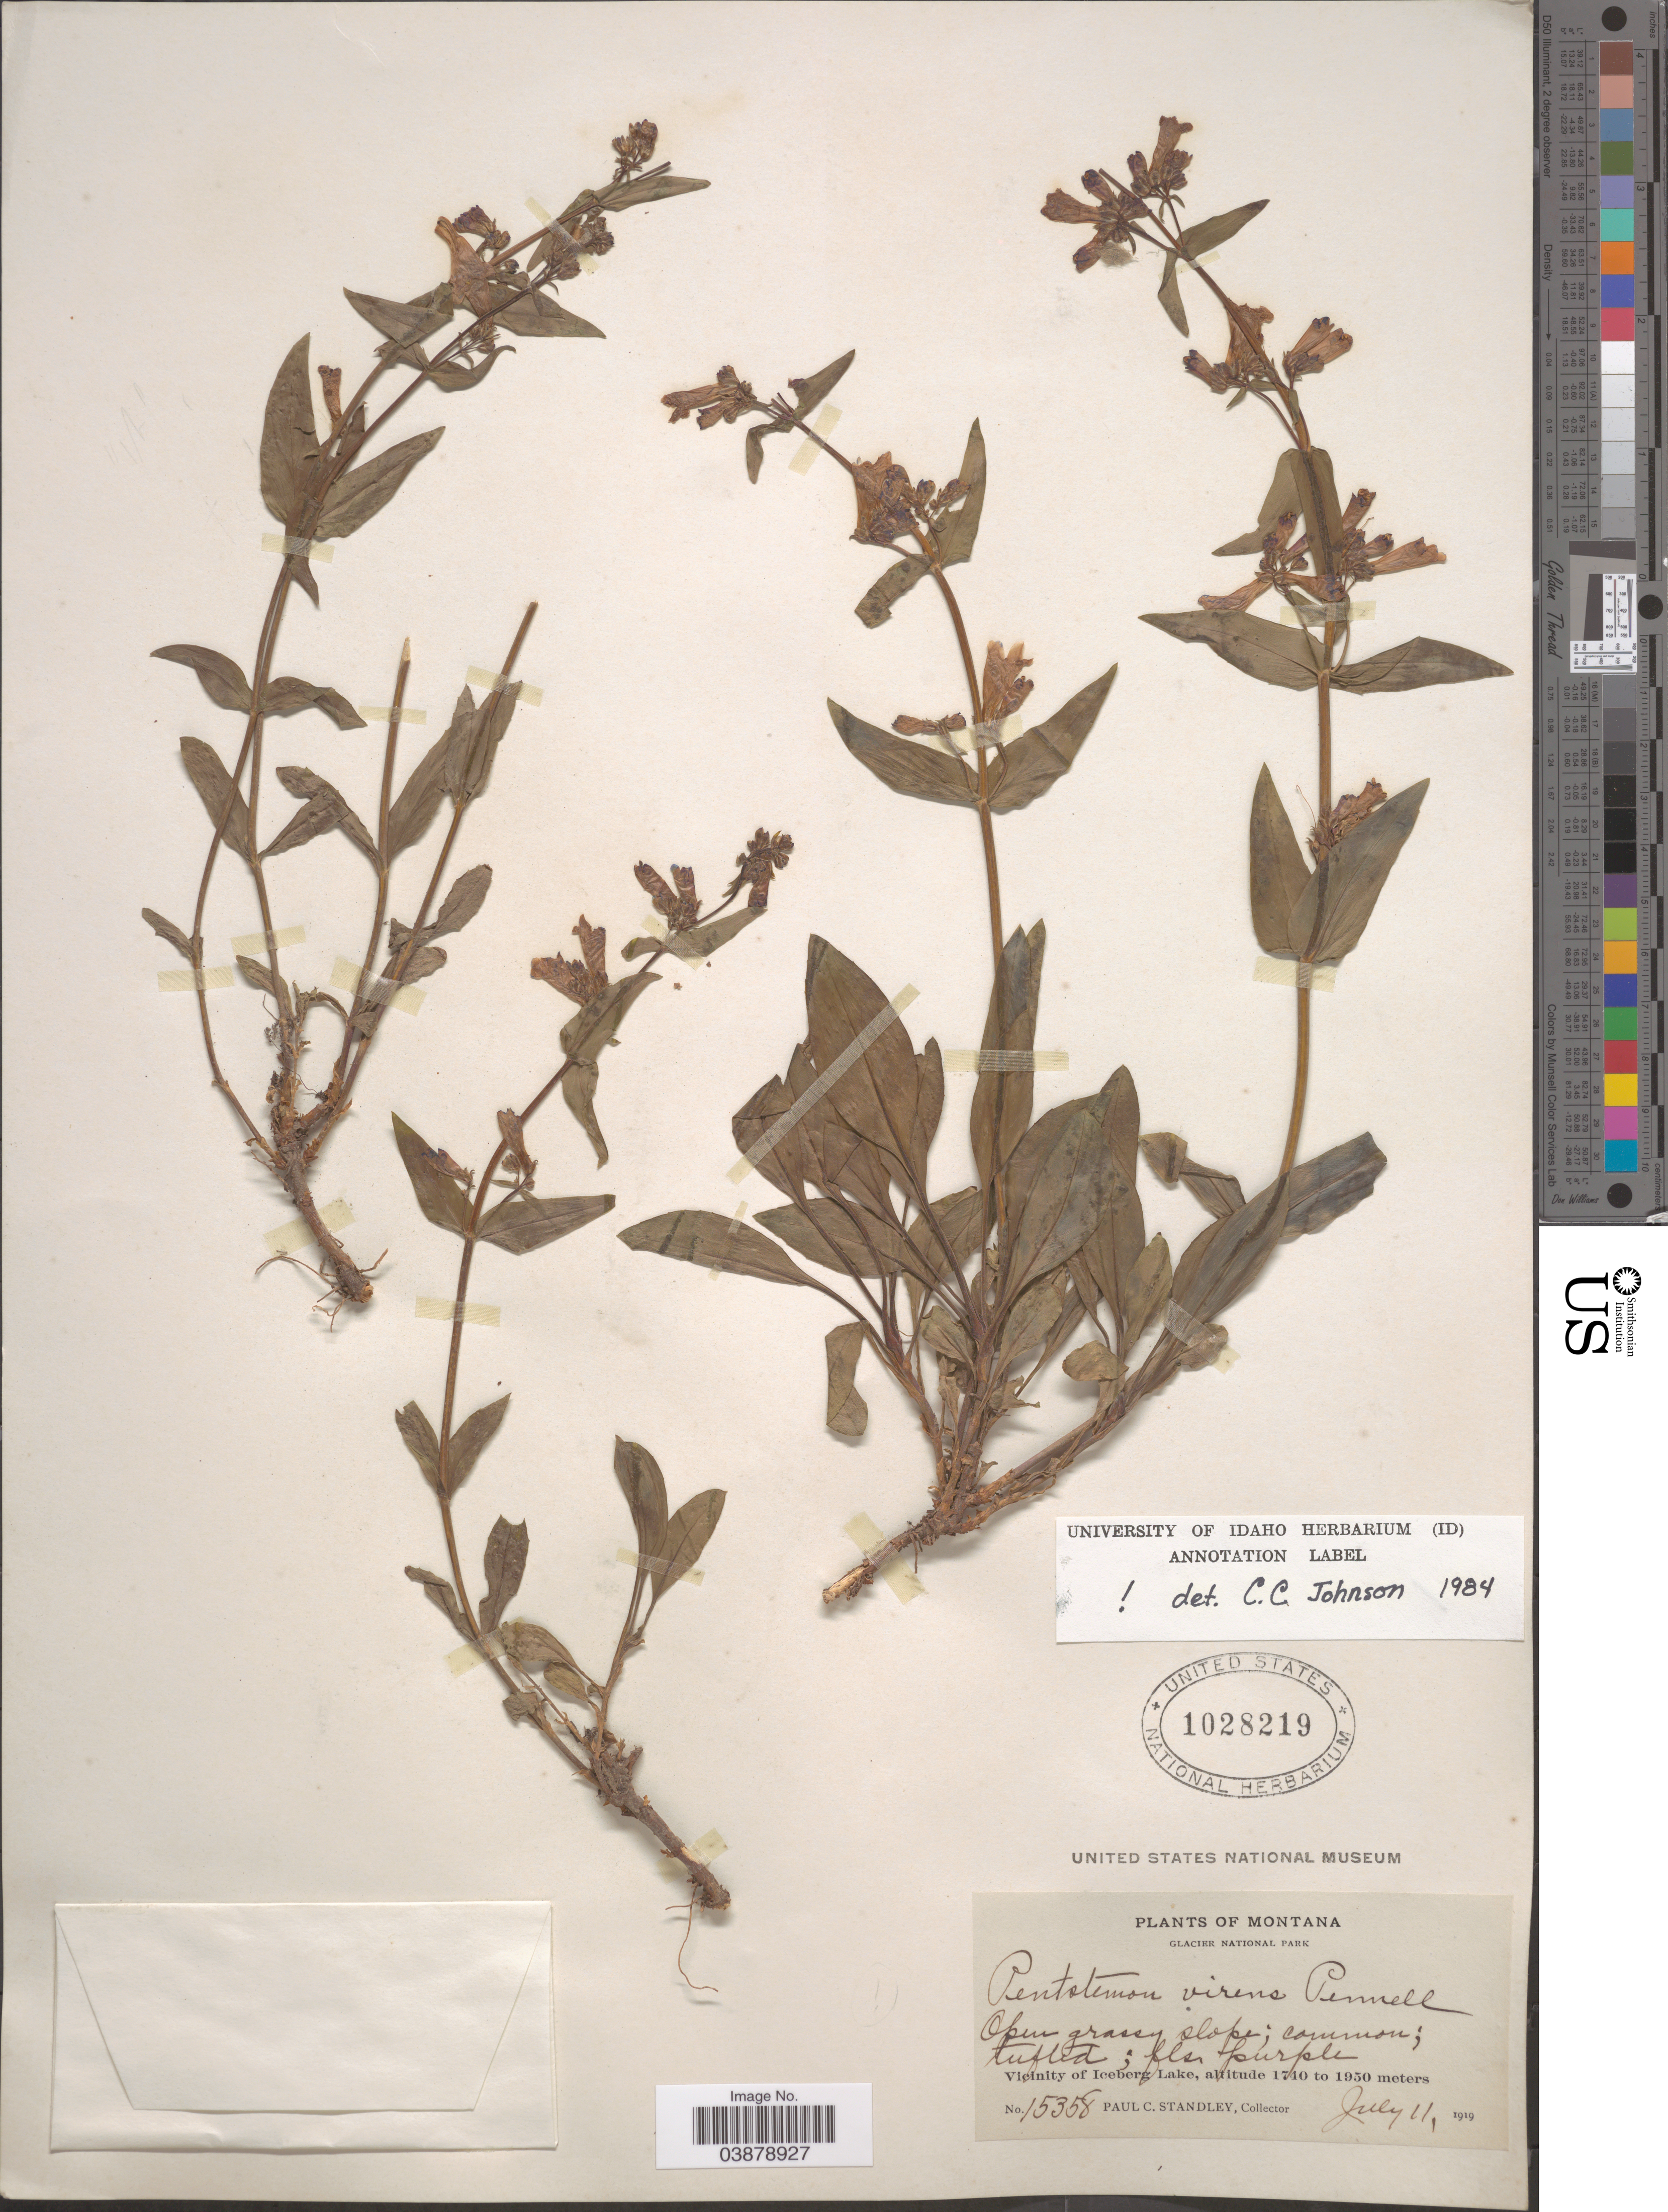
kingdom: Plantae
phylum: Tracheophyta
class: Magnoliopsida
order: Lamiales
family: Plantaginaceae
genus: Penstemon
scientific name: Penstemon virens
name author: Pennell ex Rydb.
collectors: P. C. Standley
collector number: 15358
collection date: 1919-07-11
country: United States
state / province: Montana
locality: Glacier National Park. Vicinity of Iceberg Lake.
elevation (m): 1740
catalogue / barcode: US 1028219